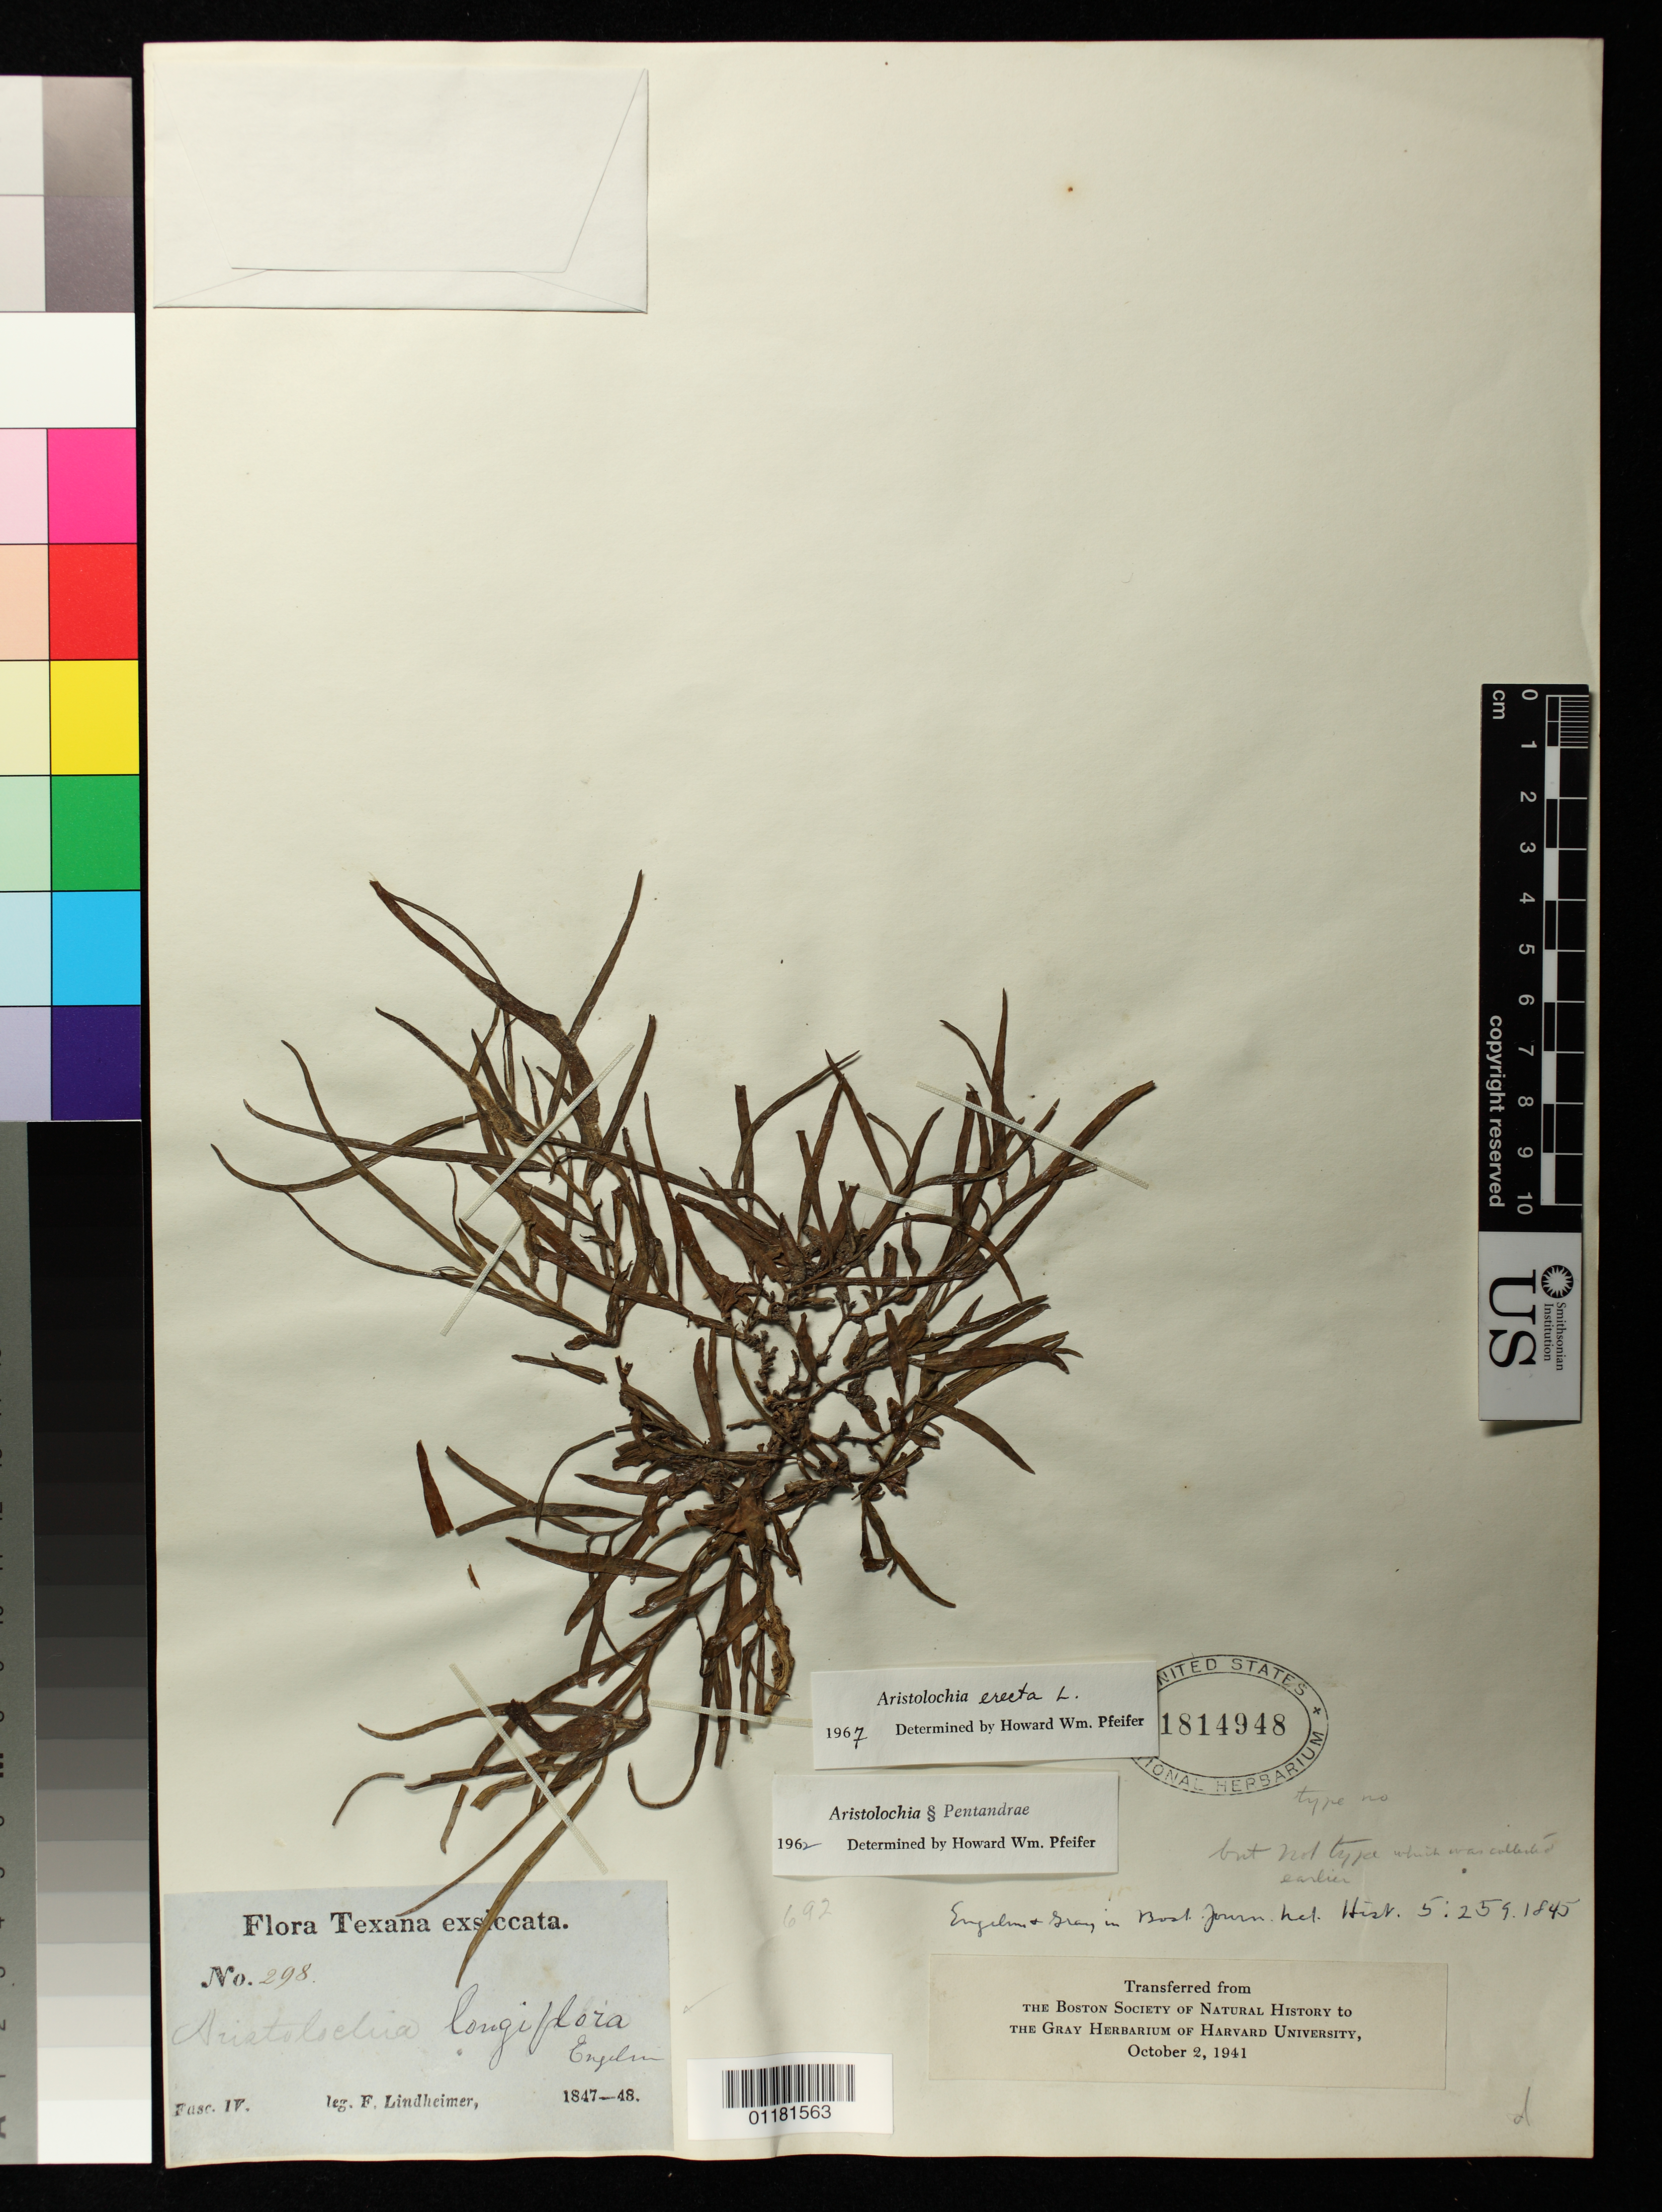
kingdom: Plantae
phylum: Tracheophyta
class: Magnoliopsida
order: Piperales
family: Aristolochiaceae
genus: Aristolochia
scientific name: Aristolochia erecta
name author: L.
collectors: F. J. Lindheimer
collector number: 298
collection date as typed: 1847 to -- -- 1848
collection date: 1847/1848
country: United States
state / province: Texas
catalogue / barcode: US 1814948